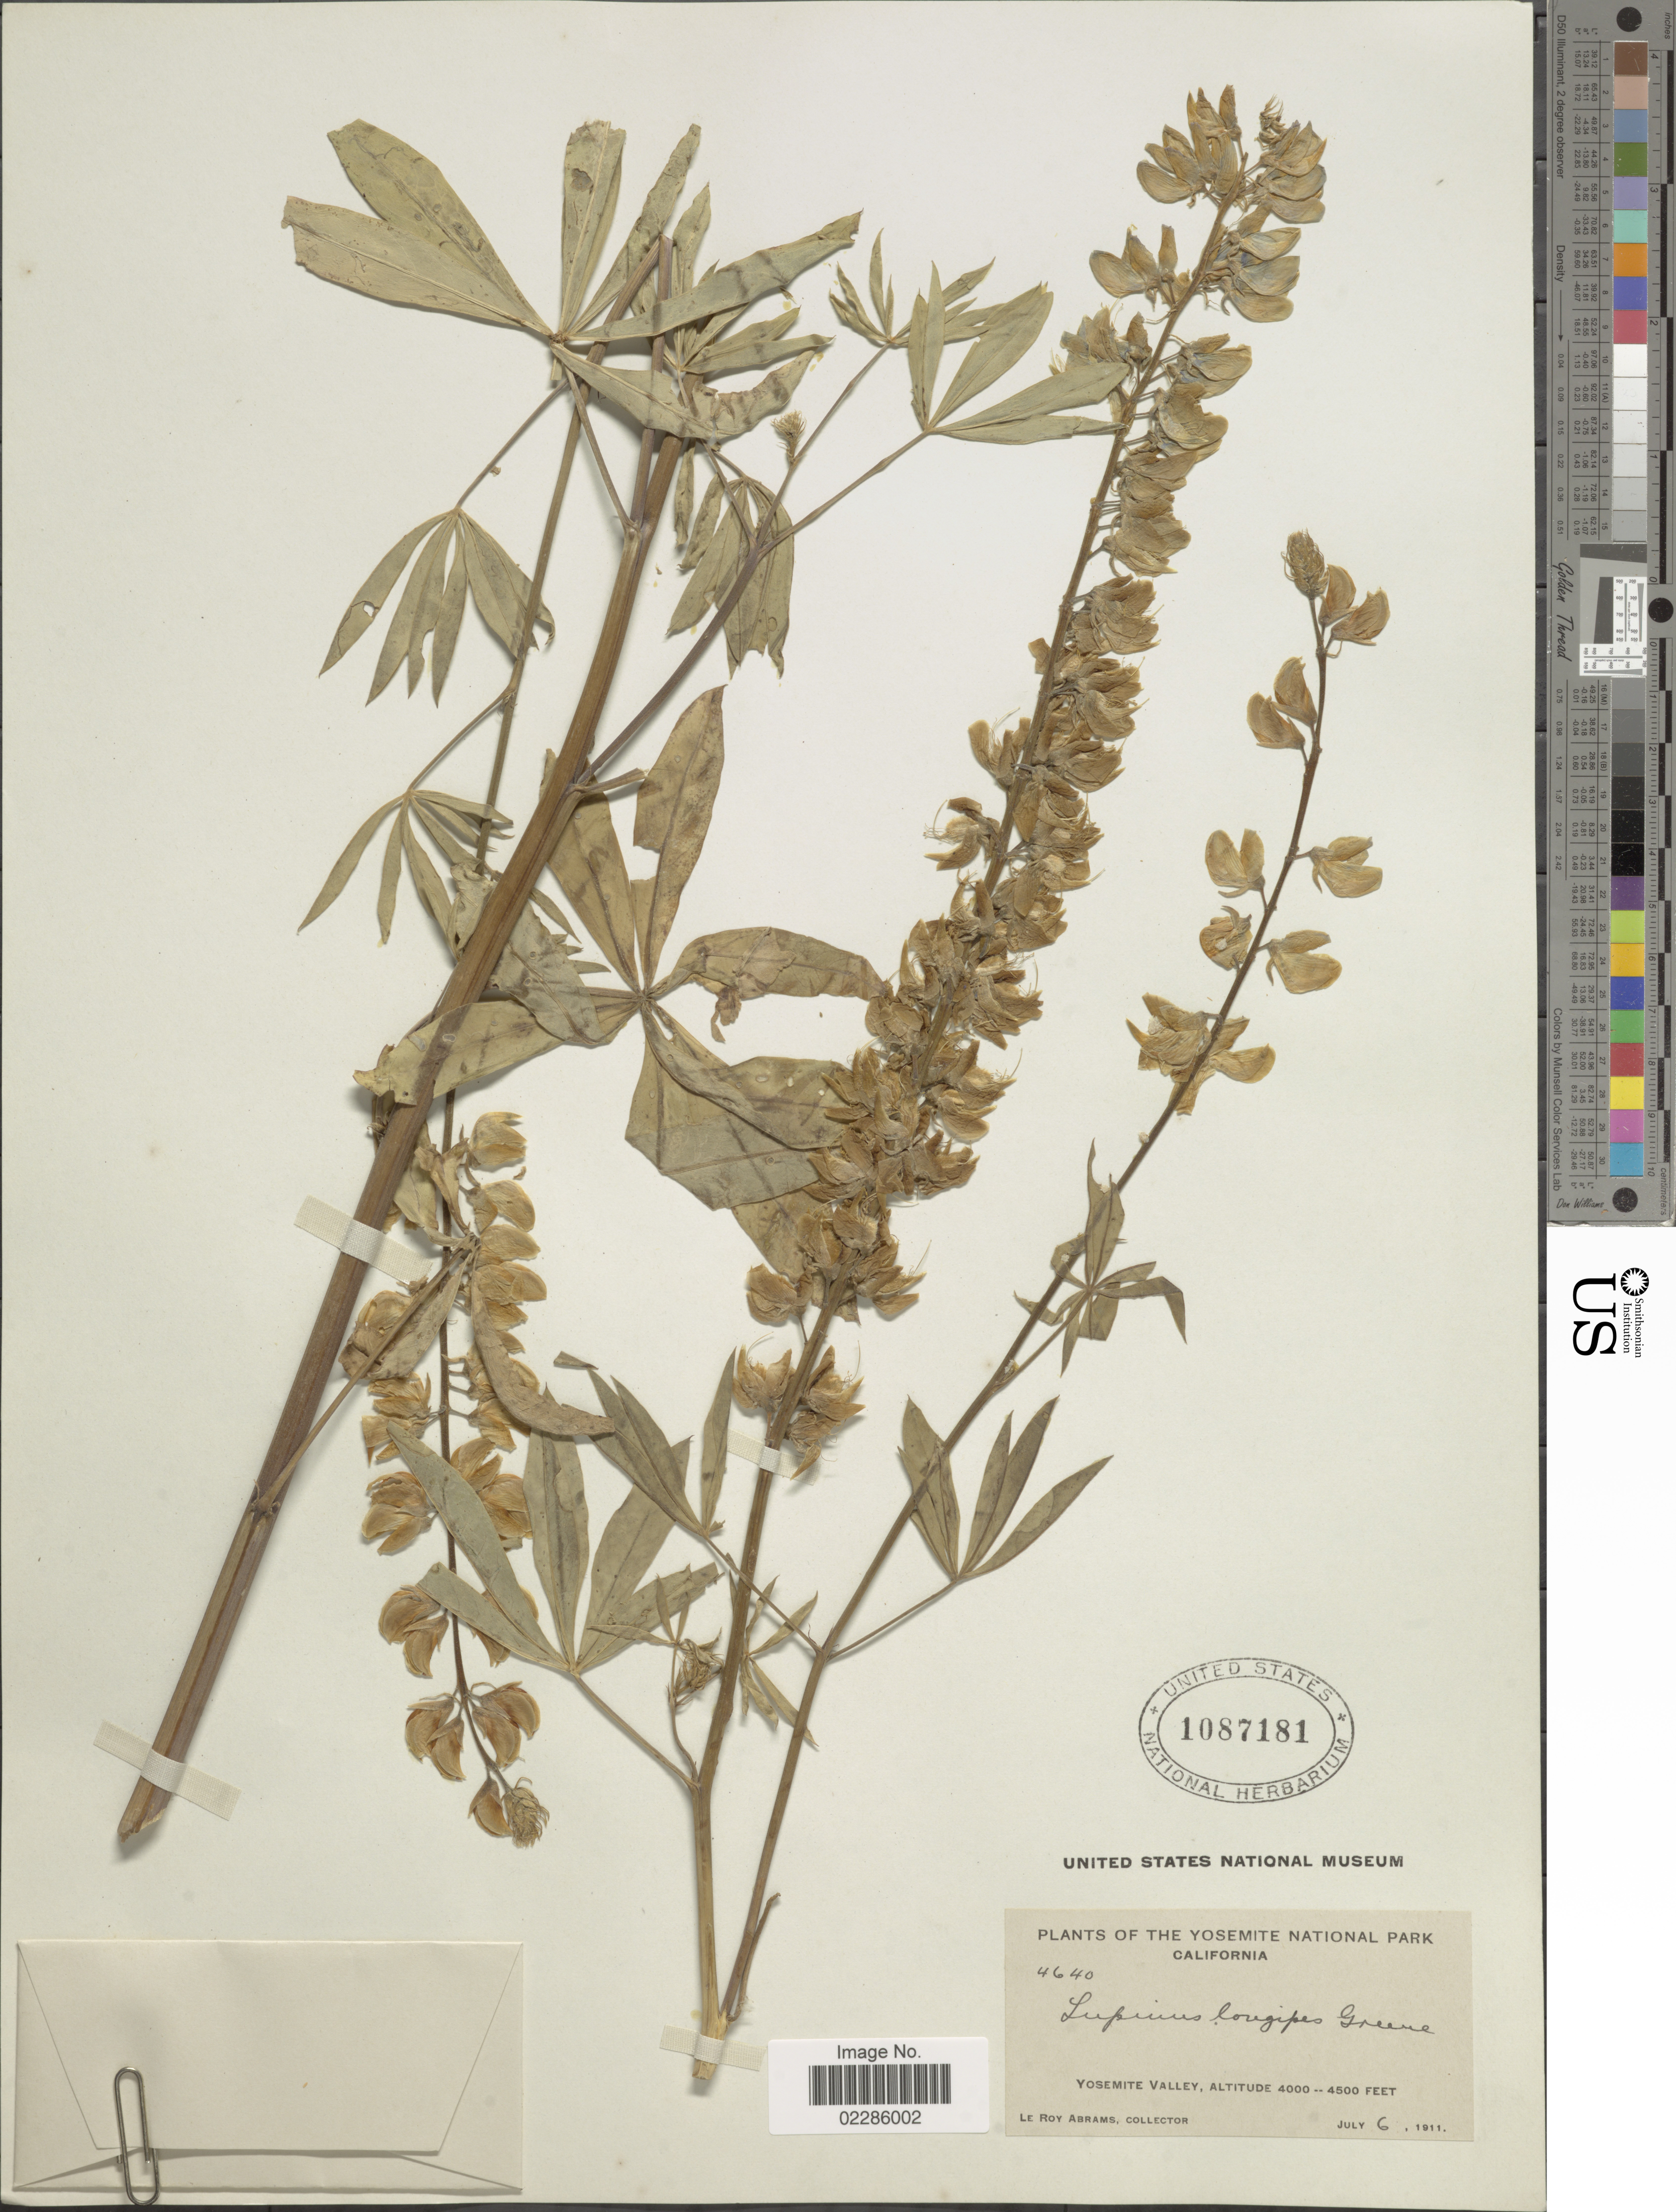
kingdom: Plantae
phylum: Tracheophyta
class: Magnoliopsida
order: Fabales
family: Fabaceae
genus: Lupinus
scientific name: Lupinus longipes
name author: Greene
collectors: L. Abrams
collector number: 4640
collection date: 1911-07-06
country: United States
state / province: California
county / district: Mariposa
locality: The Yosemite National, Yosemite Valley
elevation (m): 1219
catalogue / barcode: US 1087181